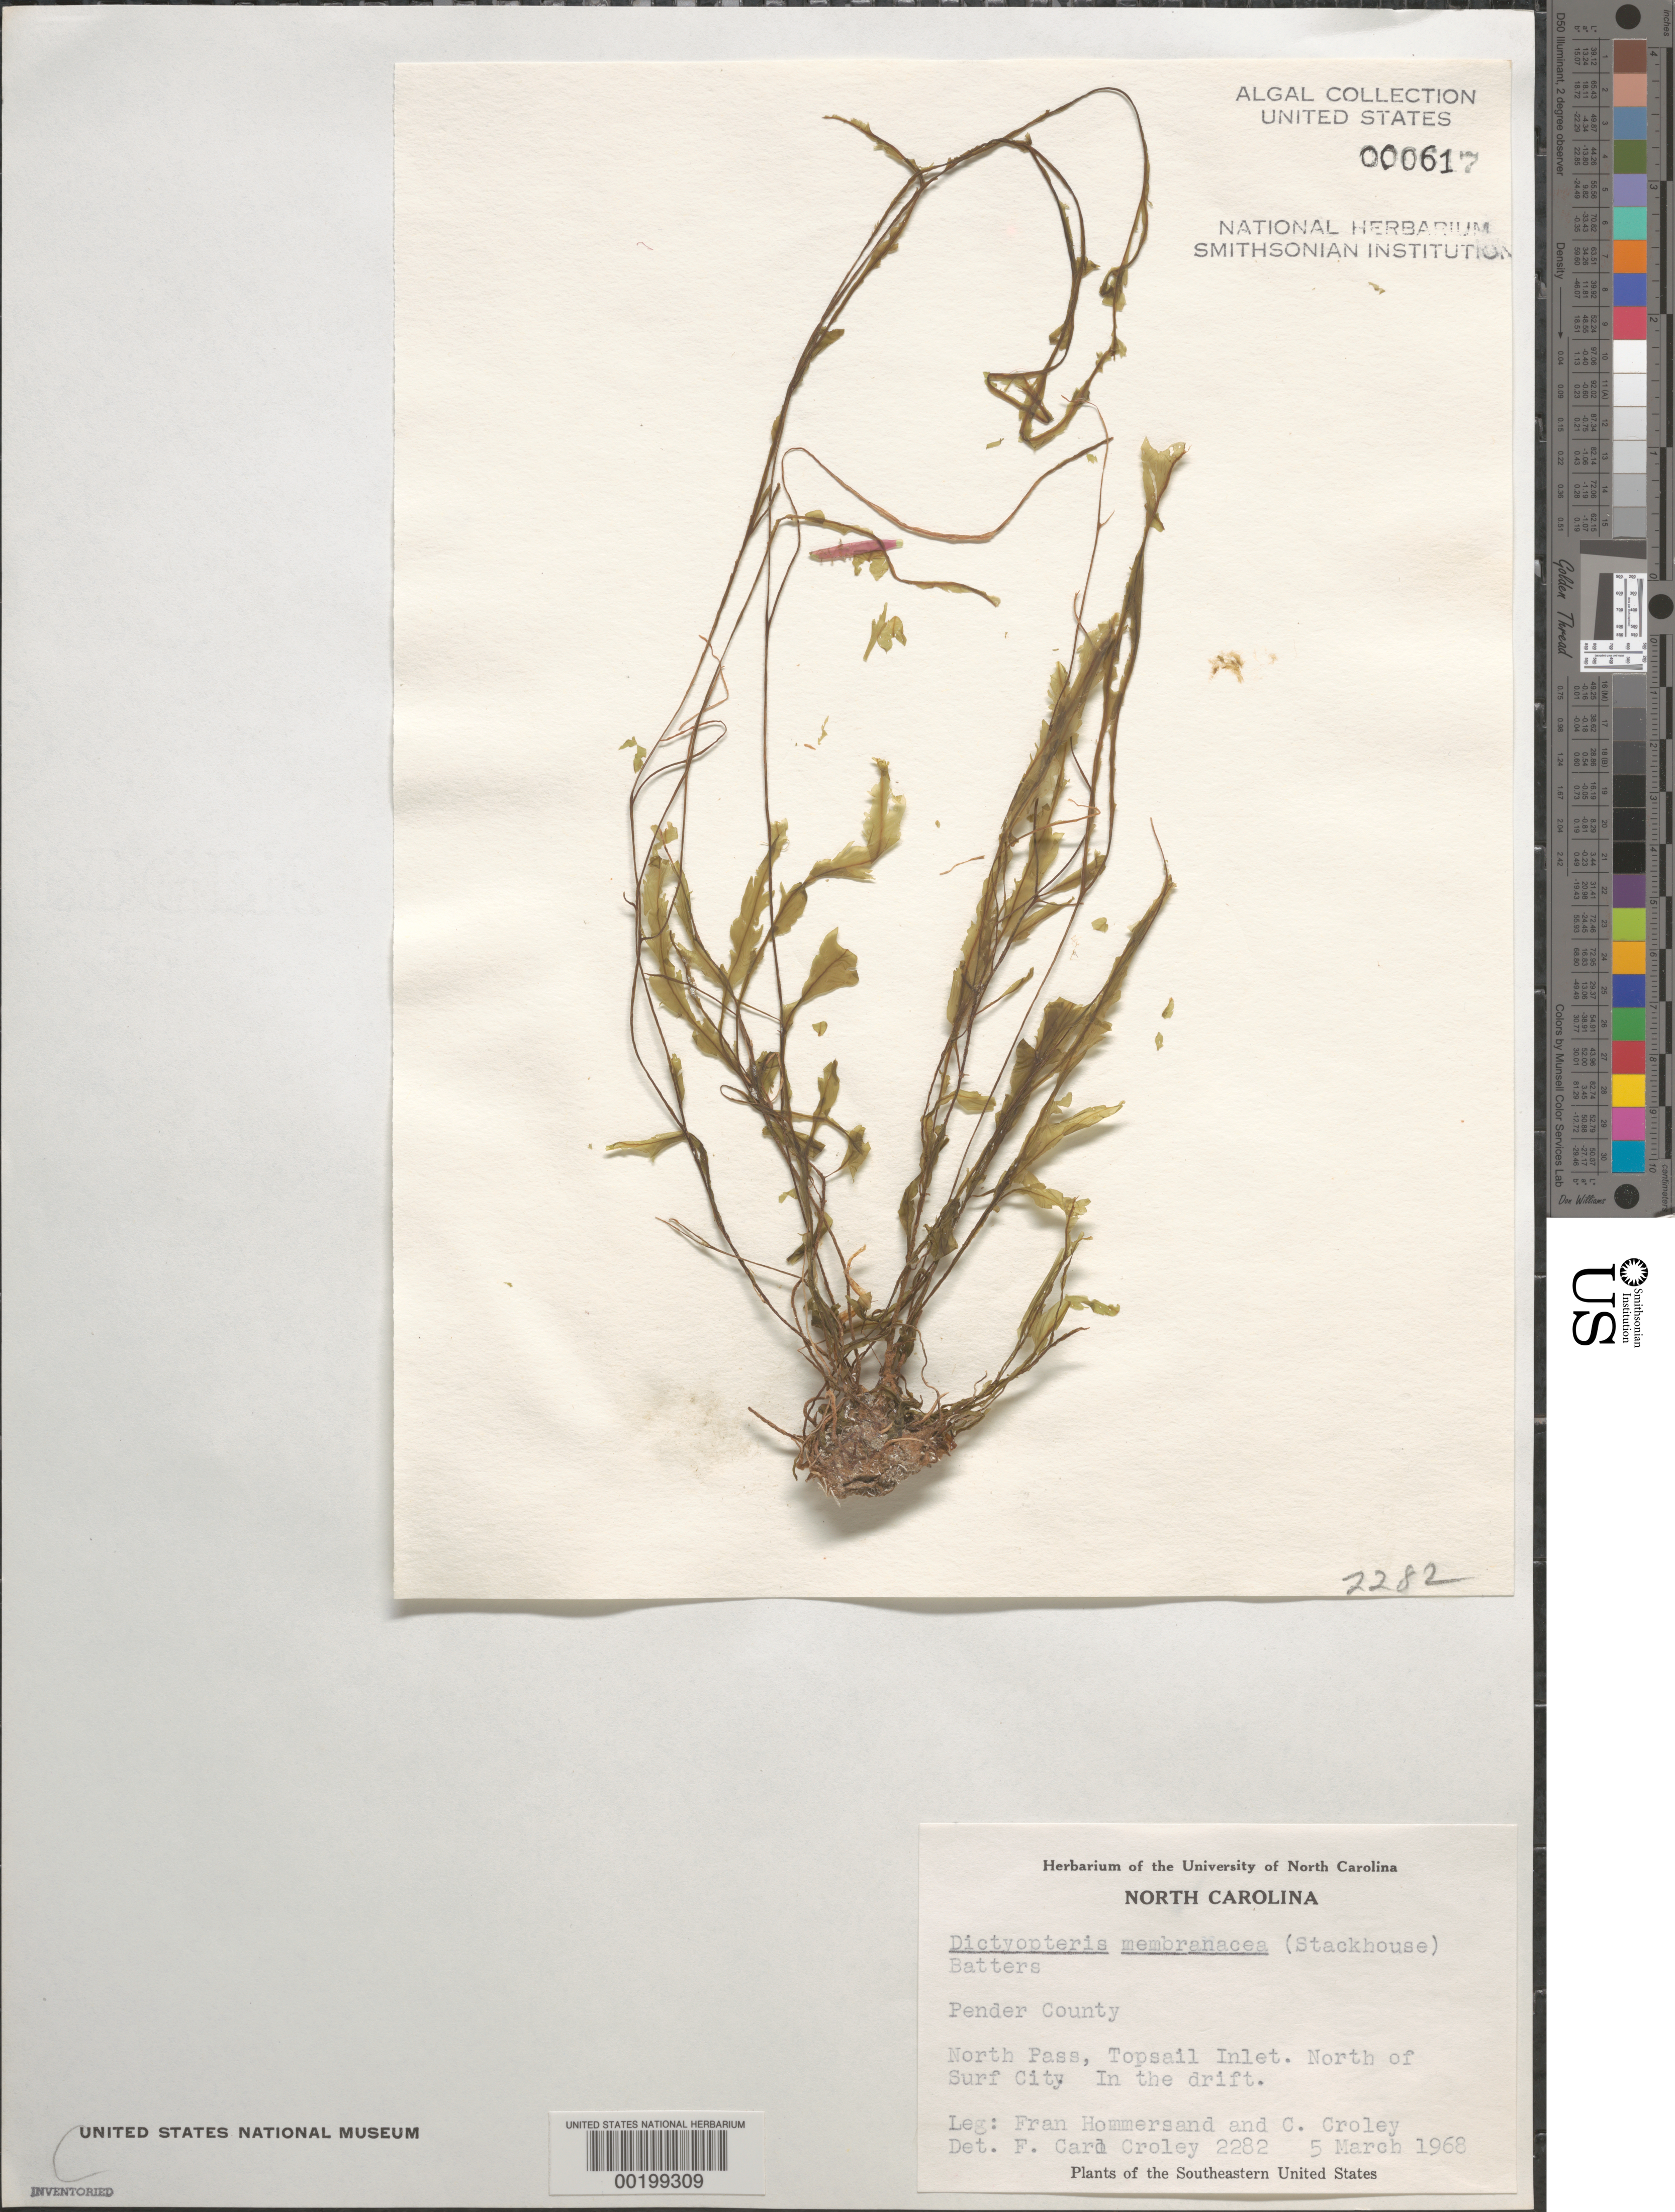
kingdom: Chromista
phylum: Ochrophyta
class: Phaeophyceae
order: Dictyotales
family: Dictyotaceae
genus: Dictyopteris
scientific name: Dictyopteris polypodioides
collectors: F. Hommersand & F. C. Croley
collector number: FCC 2282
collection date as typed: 05 Mar 1968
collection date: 1968-03-05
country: United States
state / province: North Carolina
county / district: Pender County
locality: Topsail Inlet, North Pass, N of Surf City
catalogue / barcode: US 617